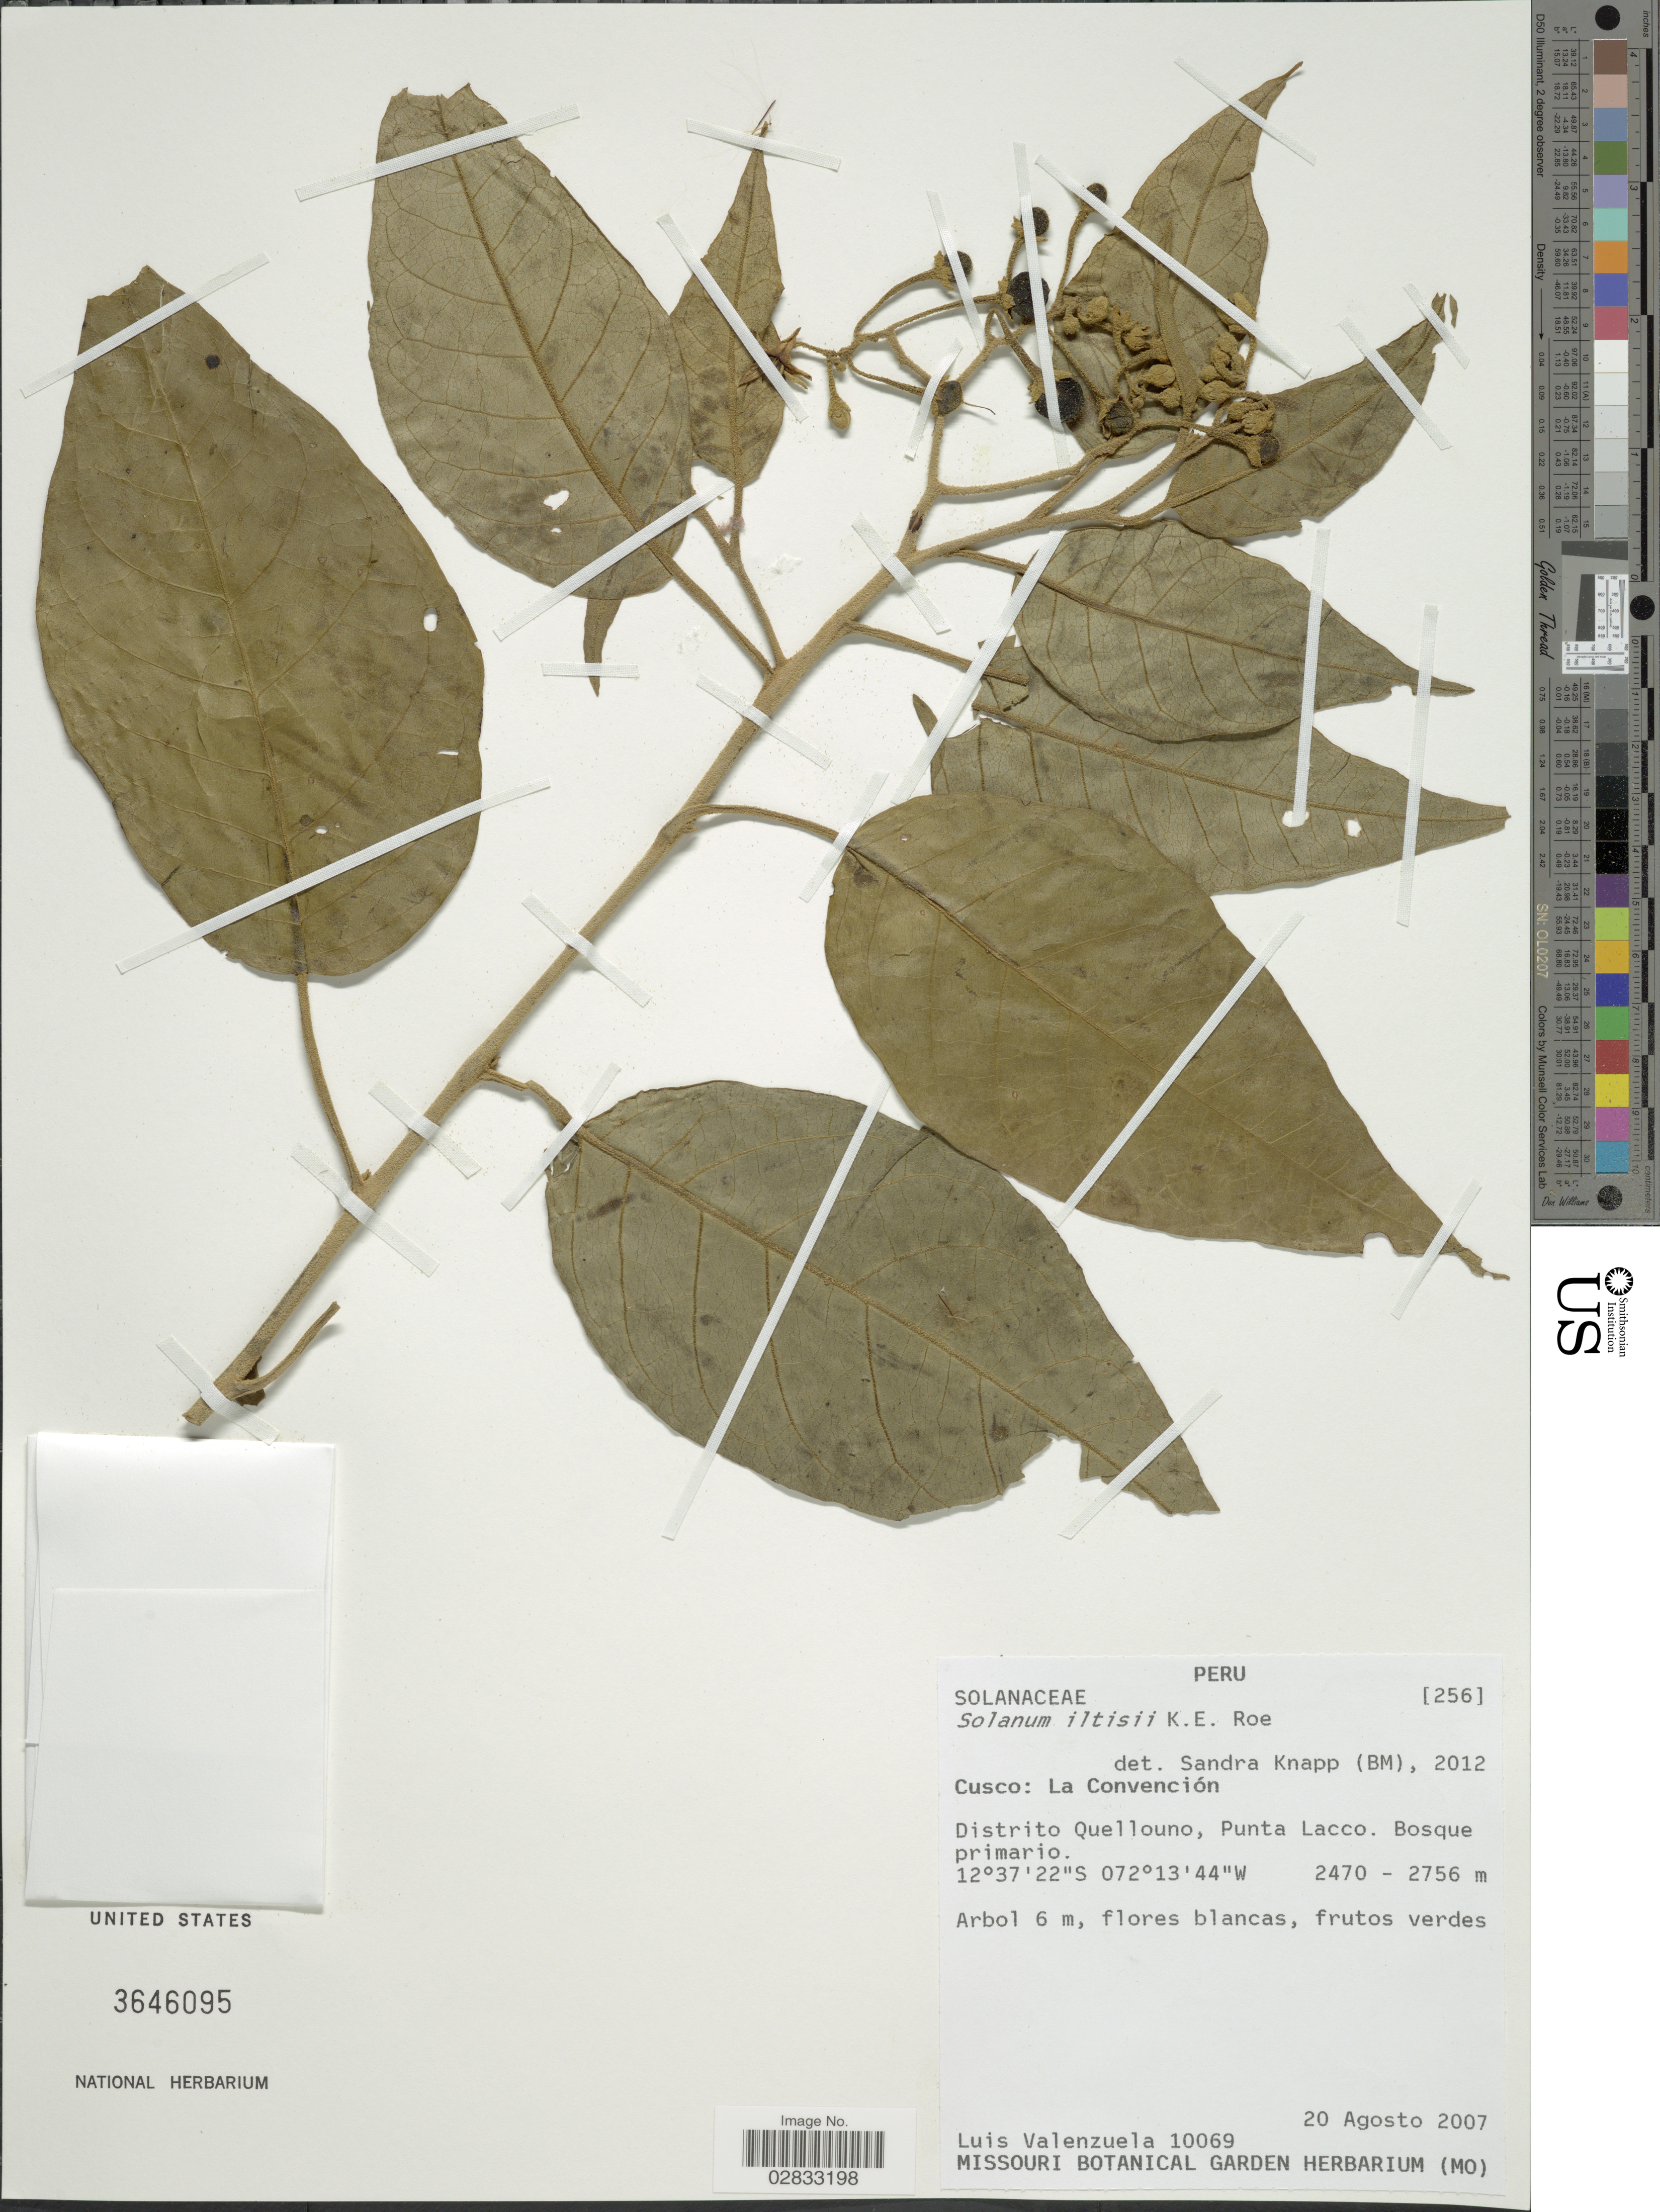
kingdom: Plantae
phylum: Tracheophyta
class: Magnoliopsida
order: Solanales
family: Solanaceae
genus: Solanum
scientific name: Solanum iltisii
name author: K.E. Roe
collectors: L. Valenzuela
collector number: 10069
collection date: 2007-08-20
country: Peru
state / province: Cusco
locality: La Convención. Distrito Quellouno, Punta Lacco.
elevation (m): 2470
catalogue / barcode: US 3646095